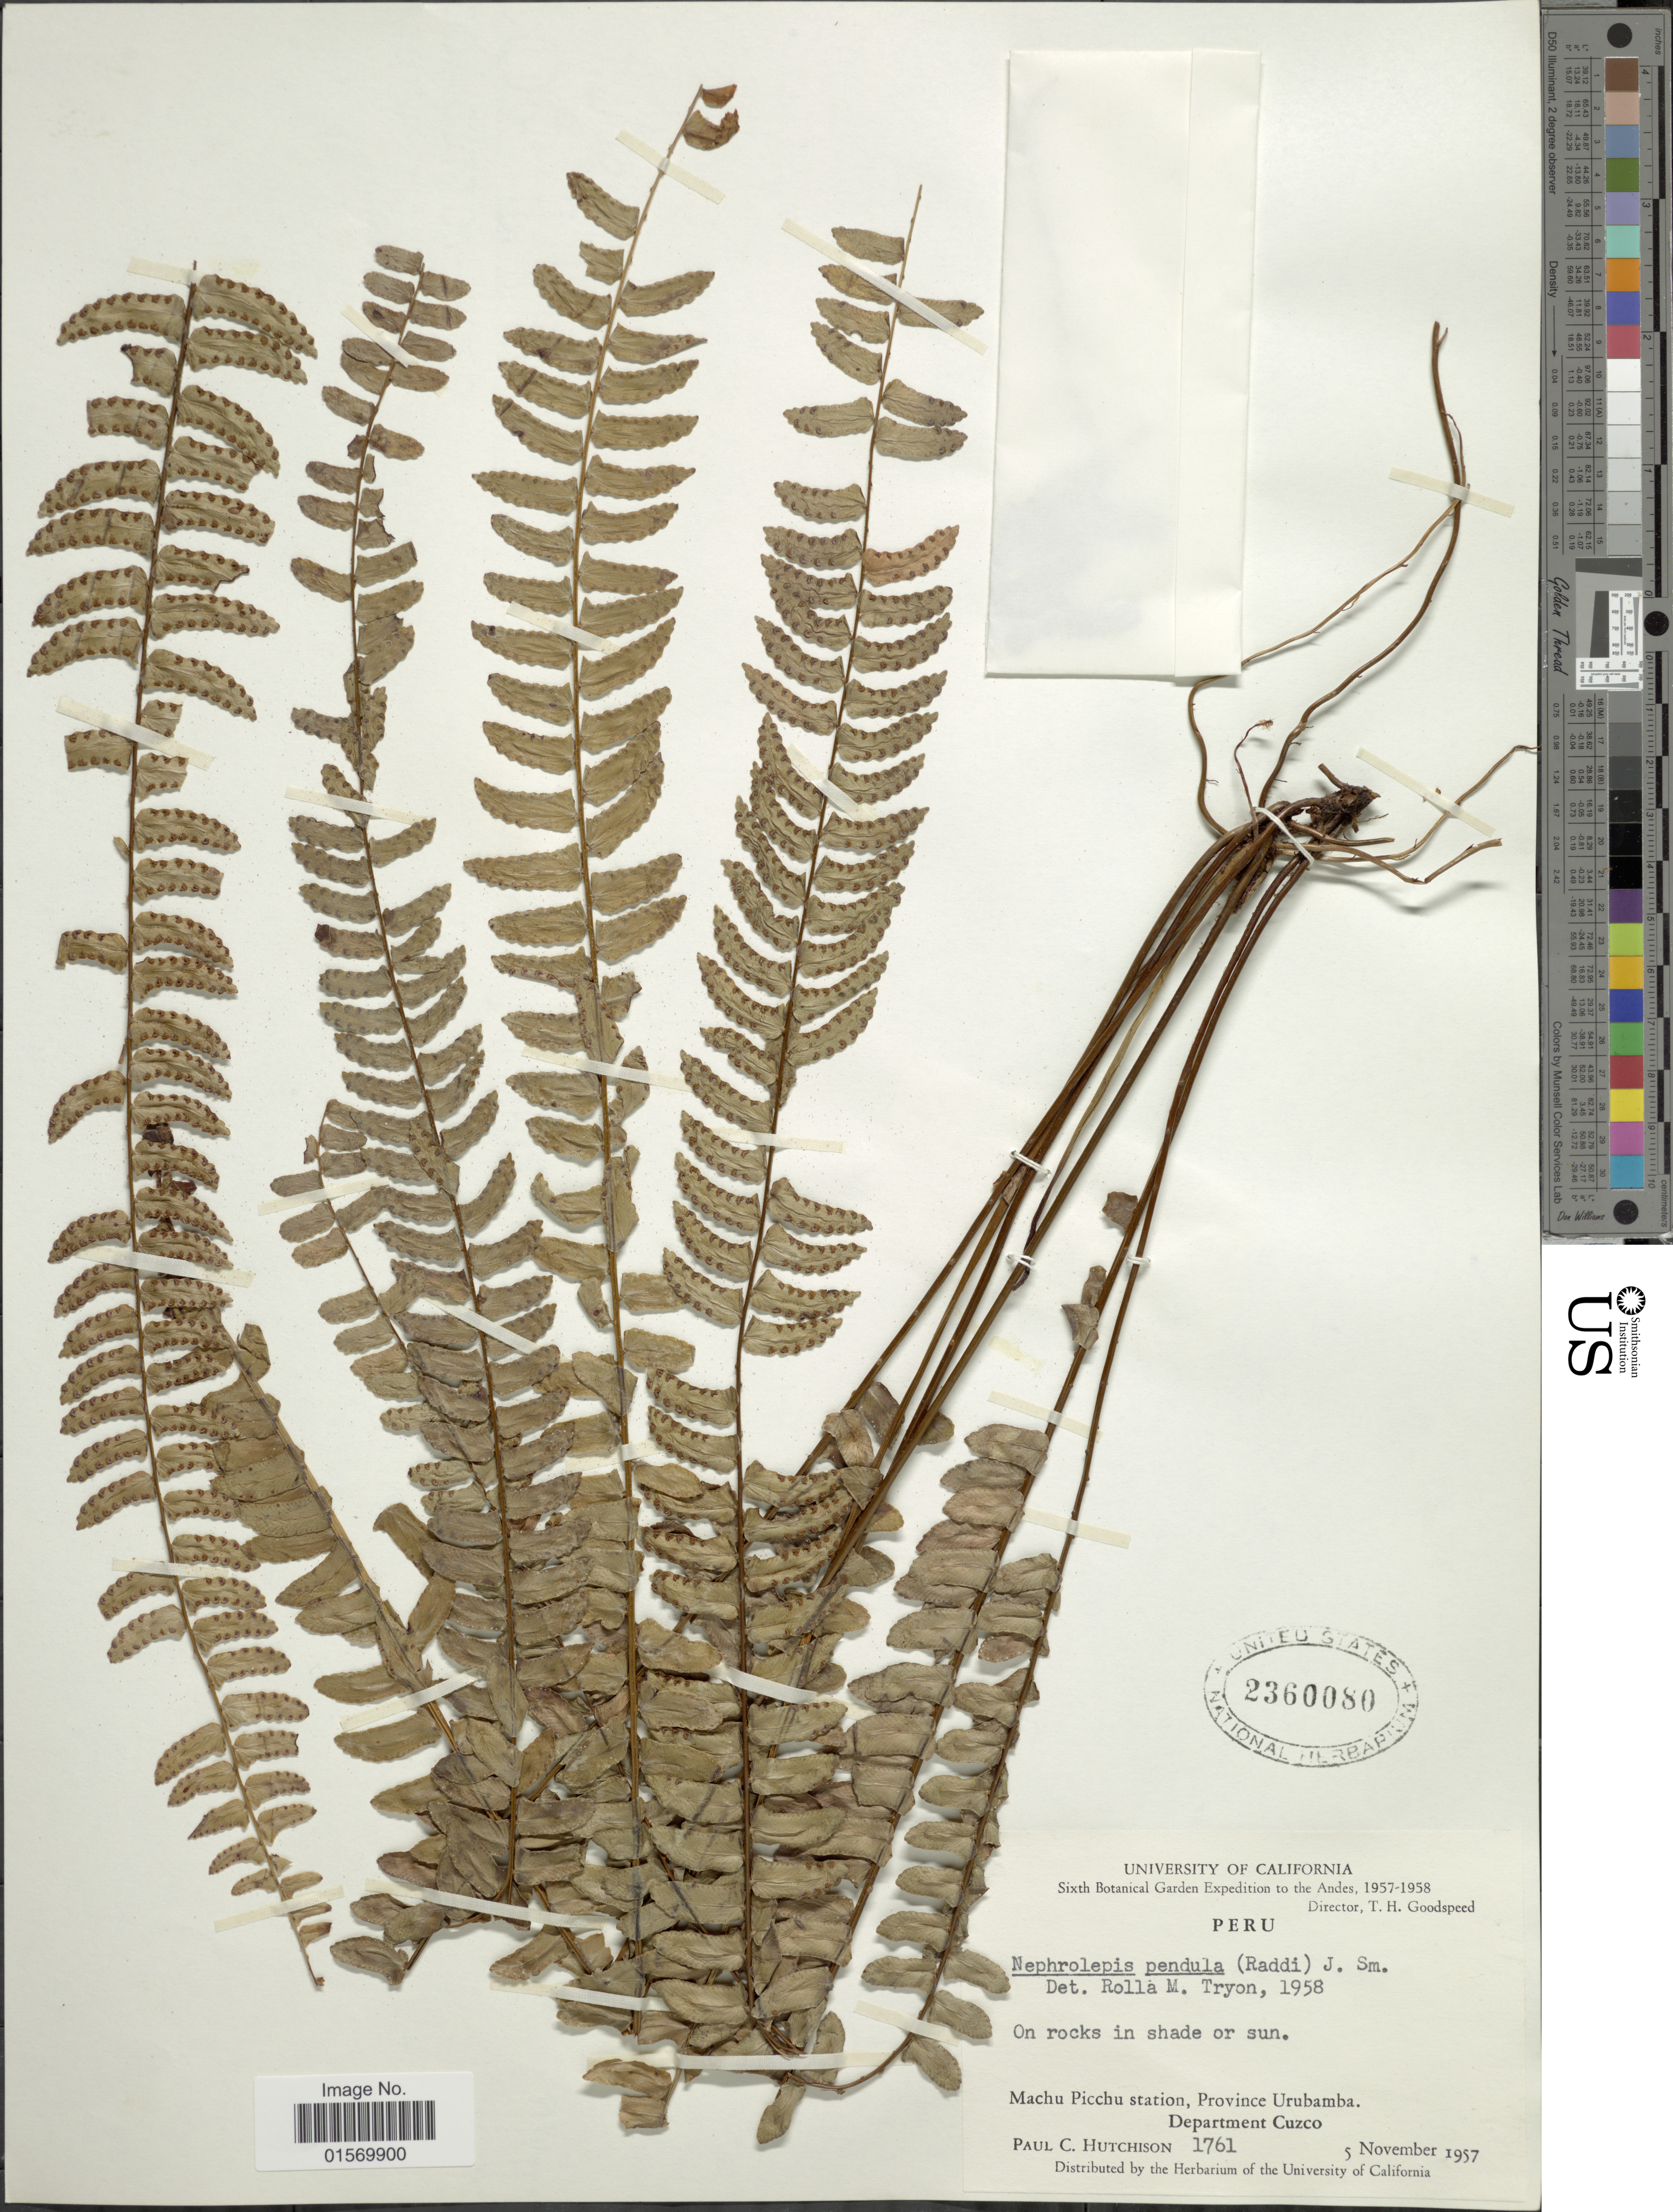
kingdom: Plantae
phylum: Tracheophyta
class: Polypodiopsida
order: Polypodiales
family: Nephrolepidaceae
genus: Nephrolepis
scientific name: Nephrolepis pendula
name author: (Raddi) J. Sm.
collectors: P. C. Hutchison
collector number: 1761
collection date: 1957-11-05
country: Peru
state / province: Cusco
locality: On rocks in shade or sun, Machu Picchu station, Province Urubamba.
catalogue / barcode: US 2360080